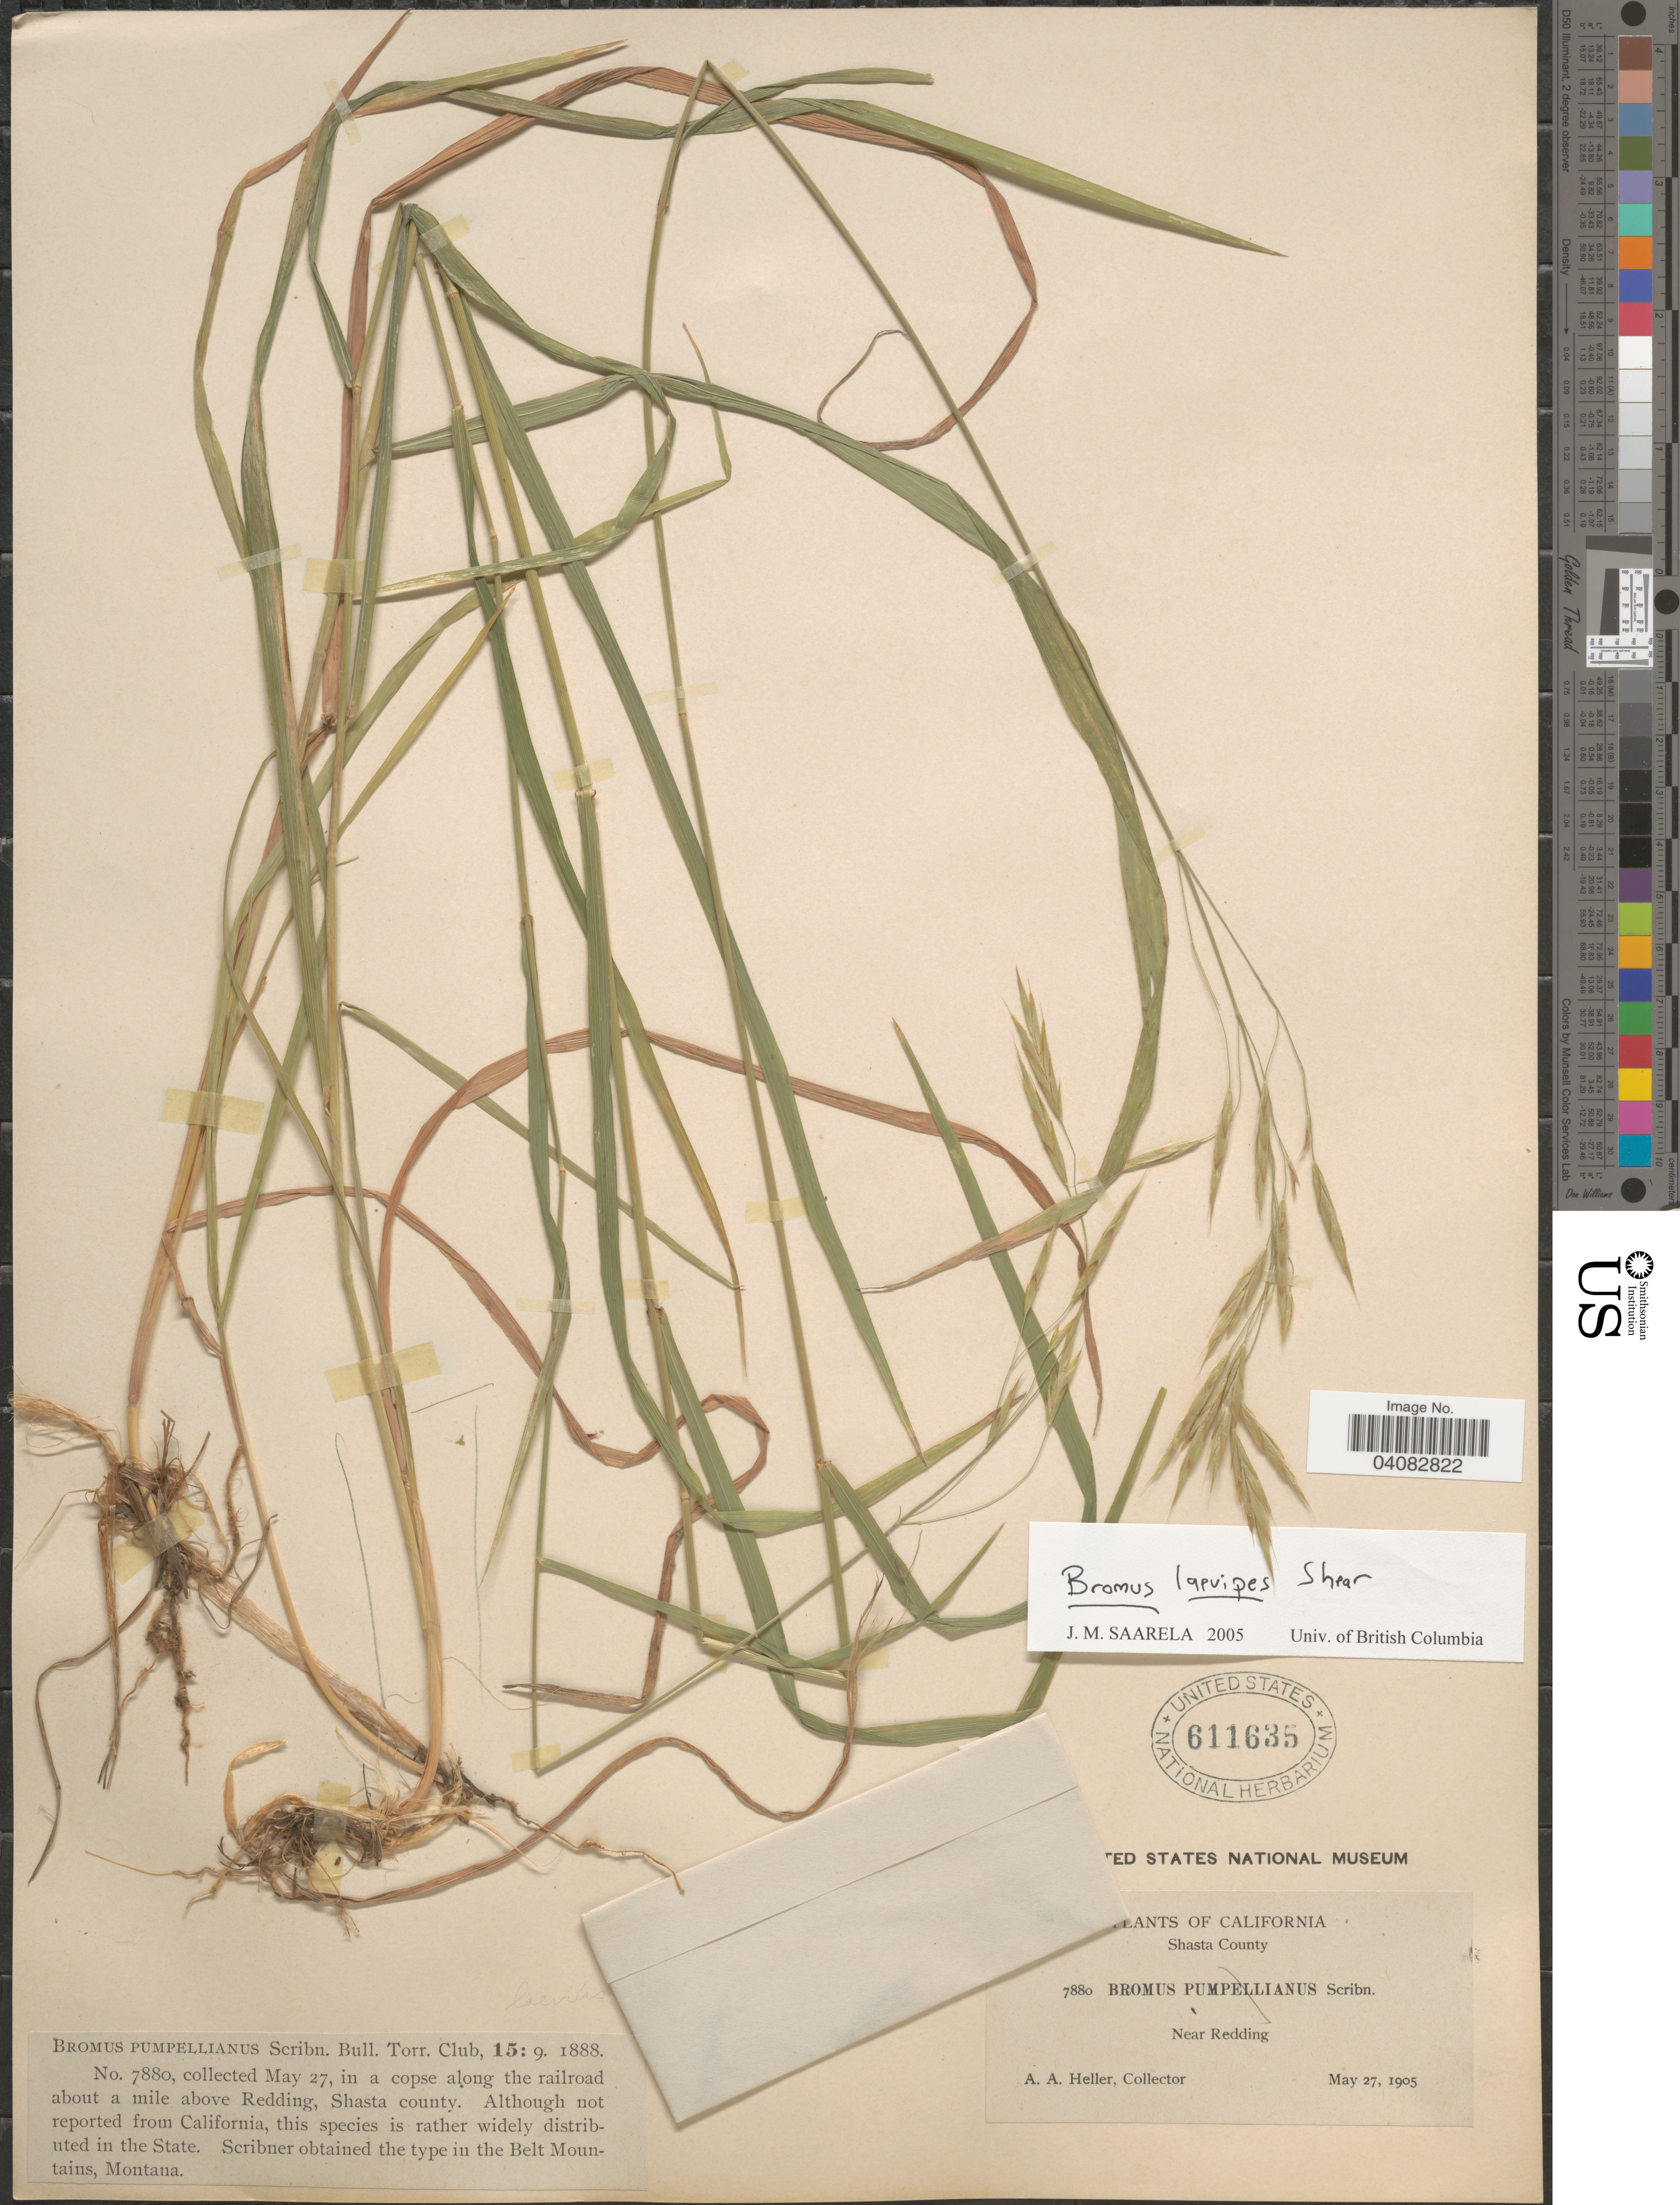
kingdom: Plantae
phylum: Tracheophyta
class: Liliopsida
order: Poales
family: Poaceae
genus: Bromus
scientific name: Bromus laevipes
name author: Shear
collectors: A. A. Heller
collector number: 7880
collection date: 1905-05-27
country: United States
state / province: California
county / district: Shasta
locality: Shasta County. Near Redding. In a copse along the railroad about a mile above Redding, Shasta County.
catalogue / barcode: US 611635